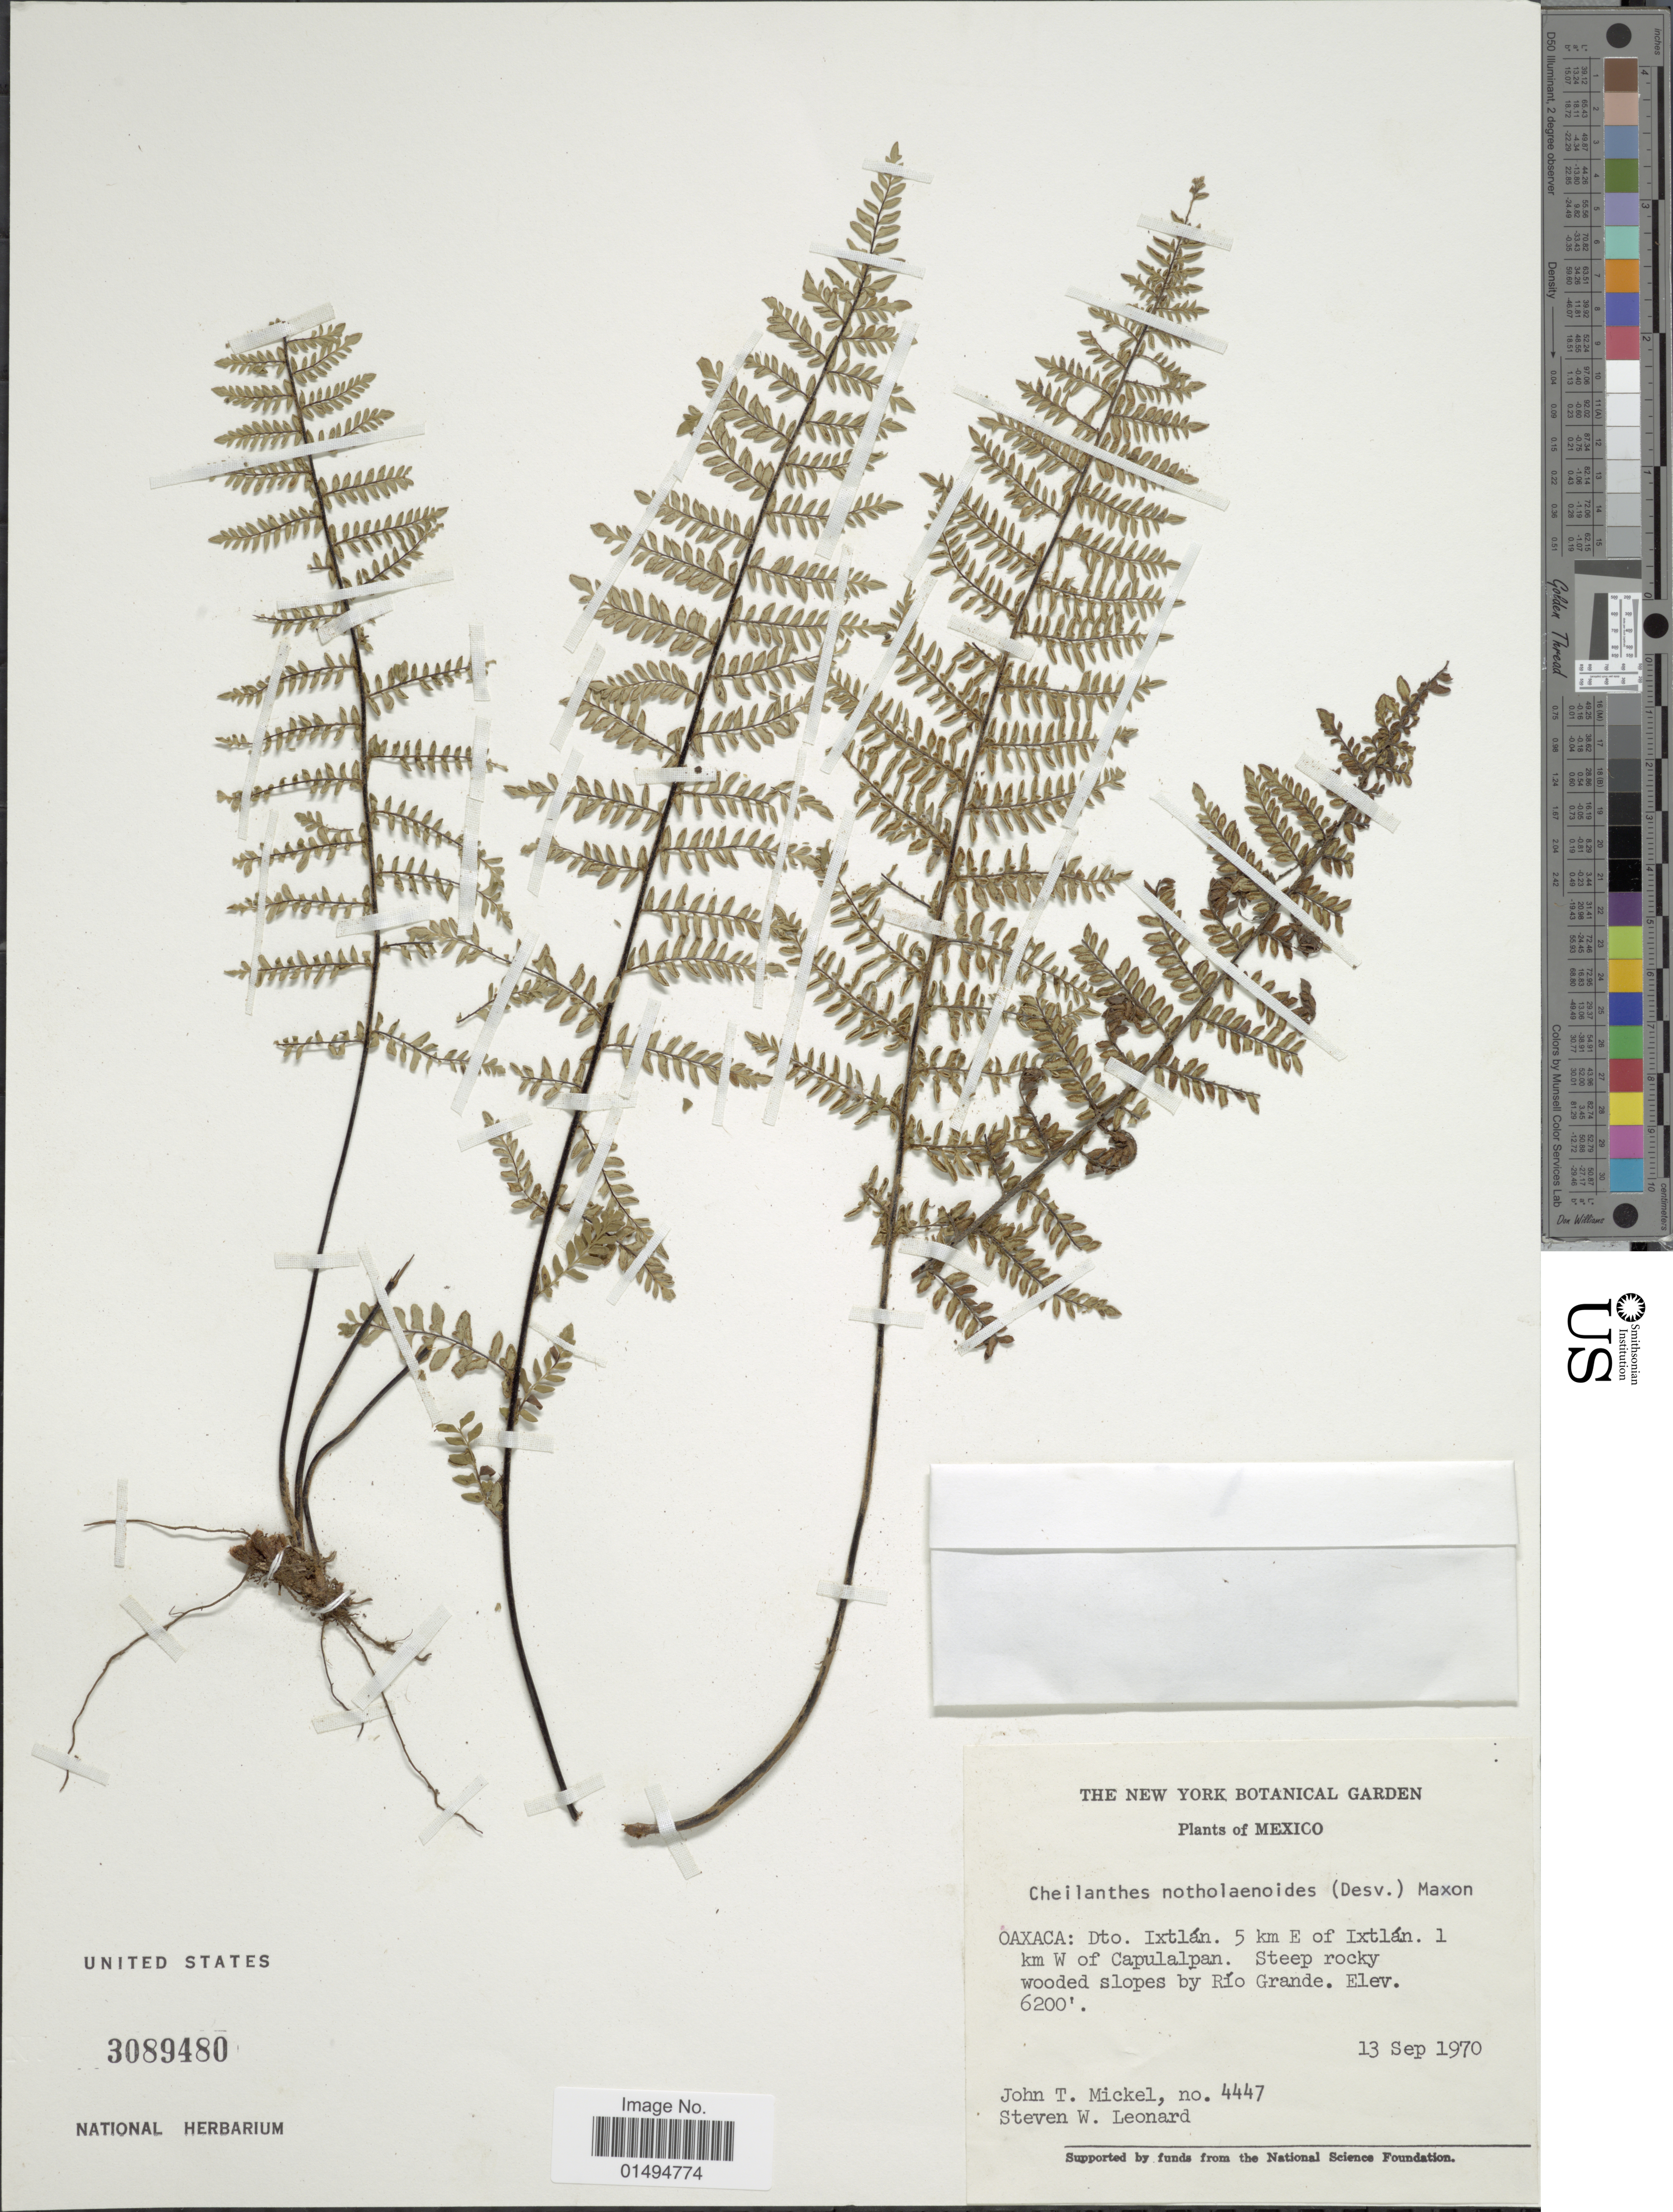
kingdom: Plantae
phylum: Tracheophyta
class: Polypodiopsida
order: Polypodiales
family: Pteridaceae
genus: Myriopteris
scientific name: Myriopteris notholaenoides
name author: (Desv.) Grusz & Windham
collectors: J. T. Mickel & S. W. Leonard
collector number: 4447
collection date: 1970-09-13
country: Mexico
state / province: Oaxaca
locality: Dto. Ixtlan. 5 km E of Ixtlan. 1 km W of Capulalpan. Steep rocky wooded slopes by Rio Grande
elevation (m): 1890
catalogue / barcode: US 3089480